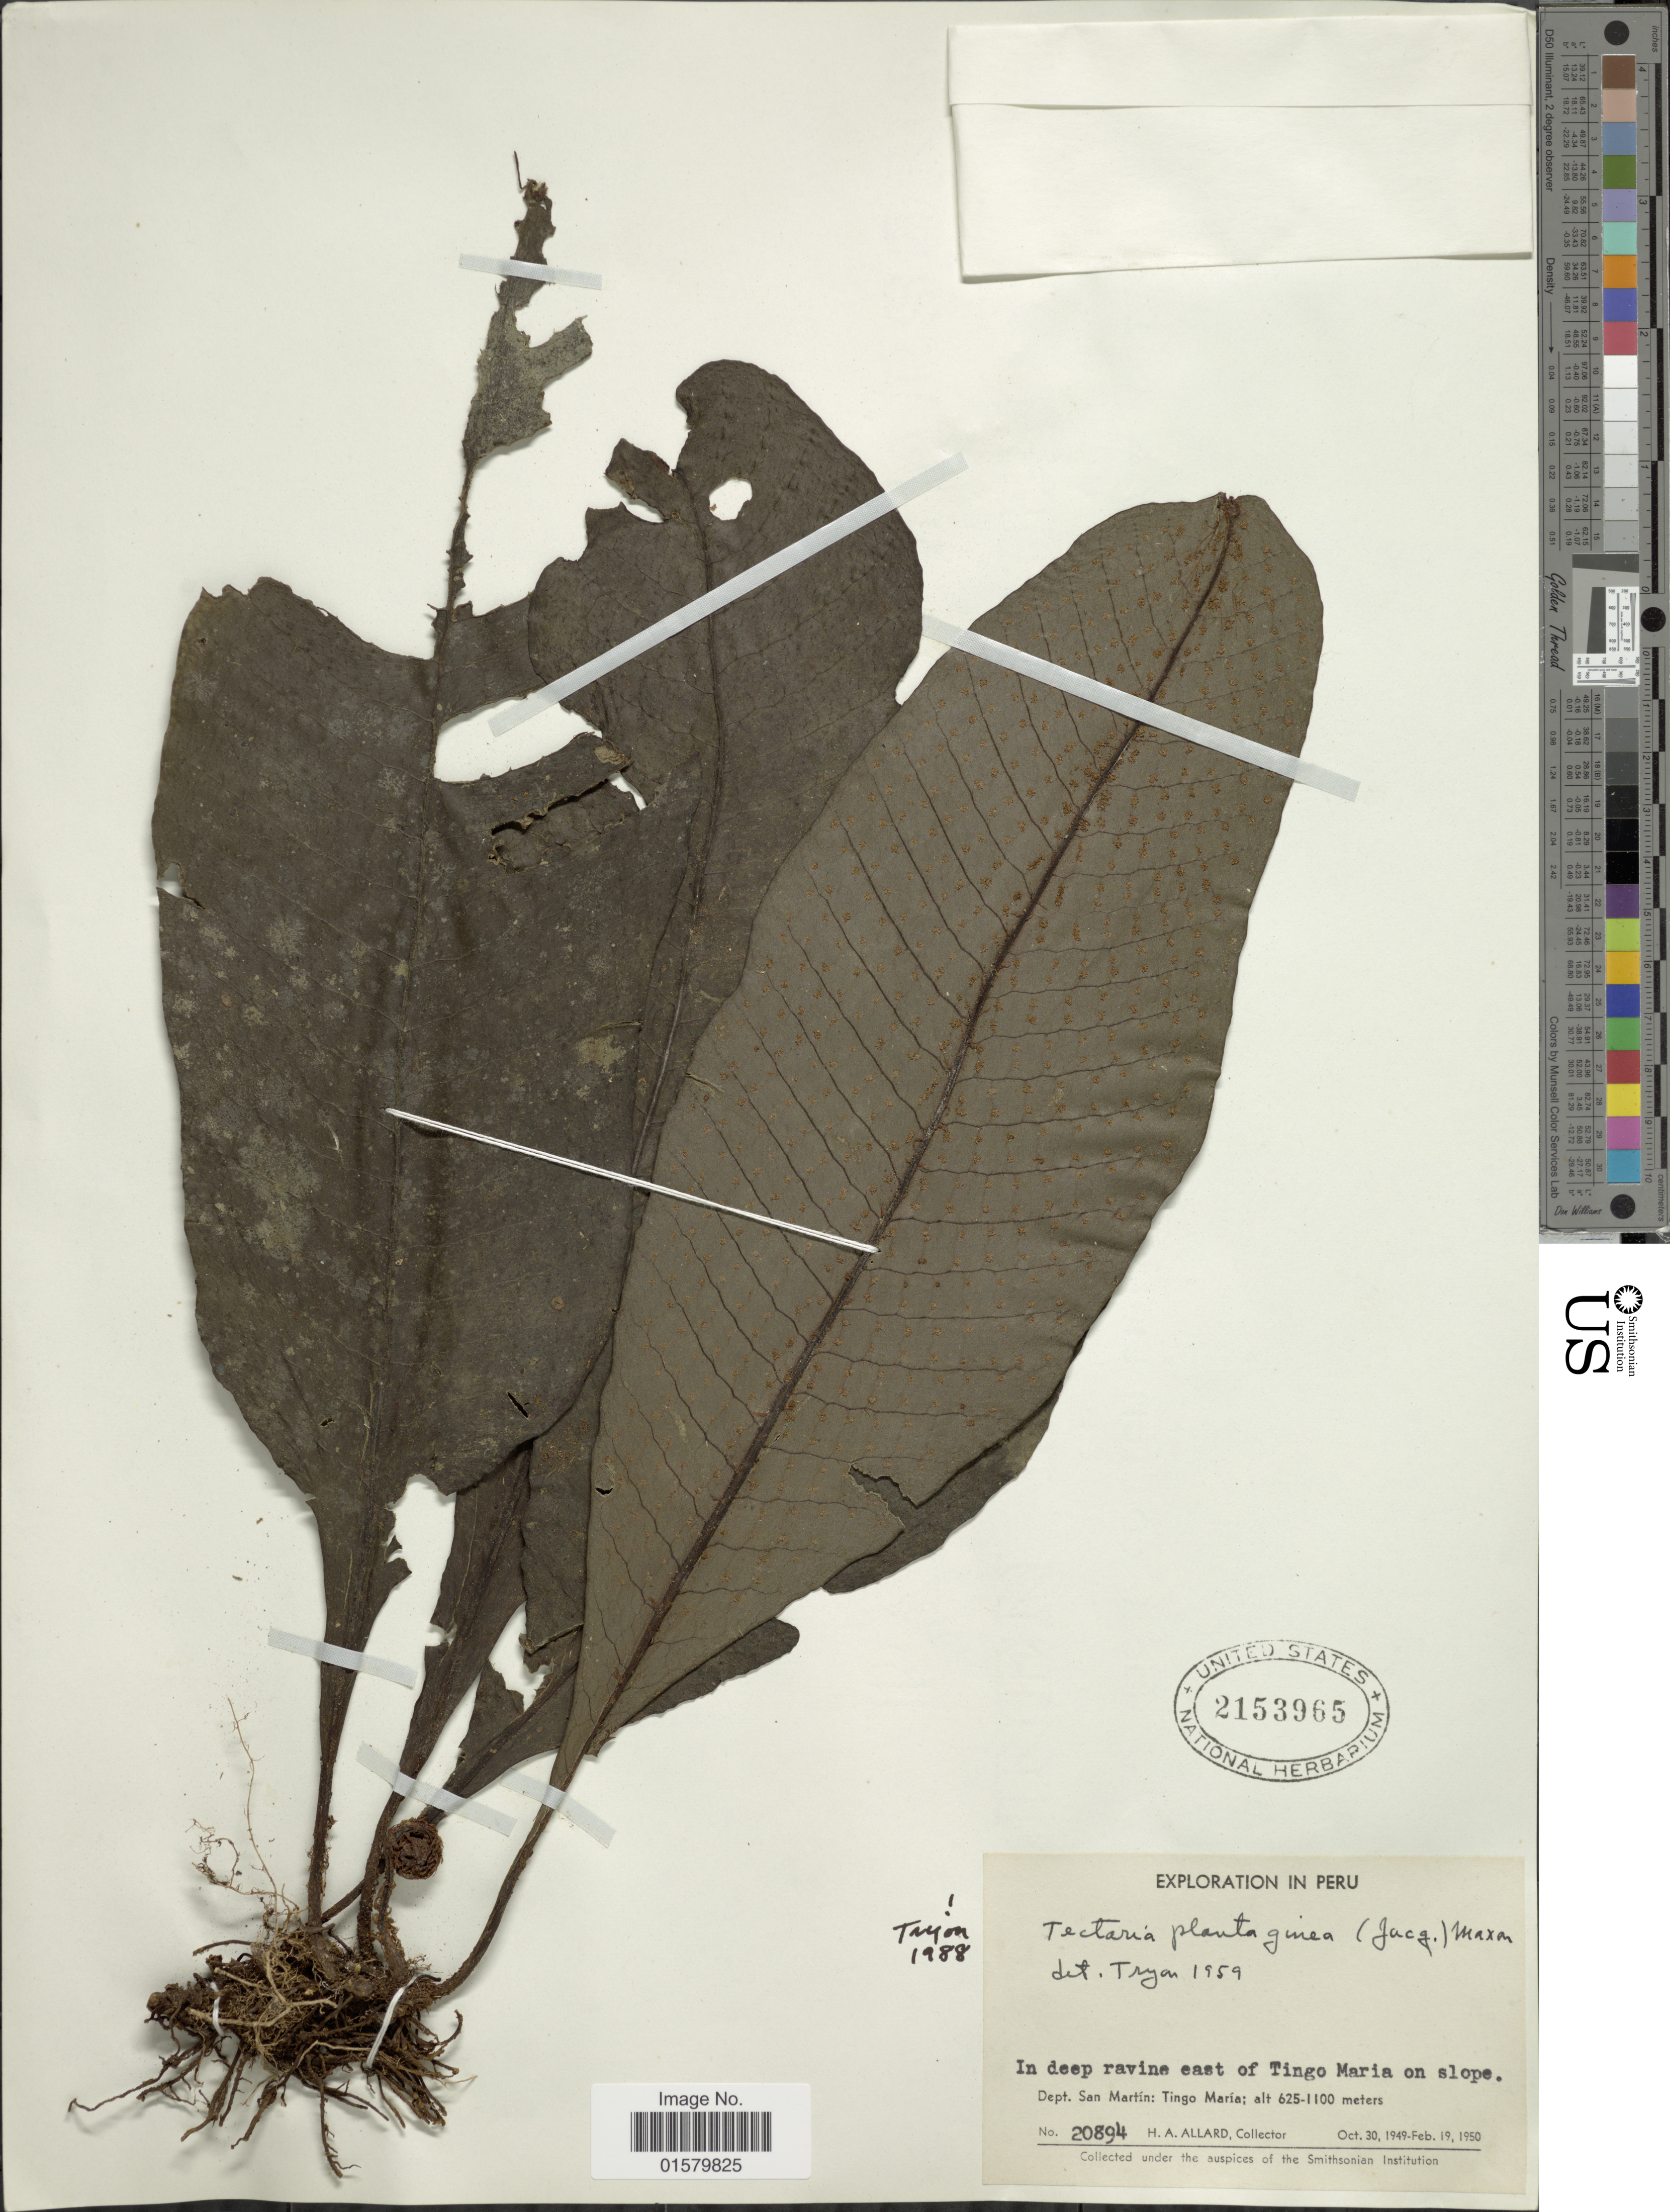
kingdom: Plantae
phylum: Tracheophyta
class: Polypodiopsida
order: Polypodiales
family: Tectariaceae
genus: Tectaria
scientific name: Tectaria plantaginea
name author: (Jacq.) Maxon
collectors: H. A. Allard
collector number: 20894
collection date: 1949-10-30/1950-02-19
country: Peru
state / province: San Martín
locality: East of Tingo Maria on slope, Dept. San Martin: Tingo Maria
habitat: in deep ravine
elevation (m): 625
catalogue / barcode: US 2153965